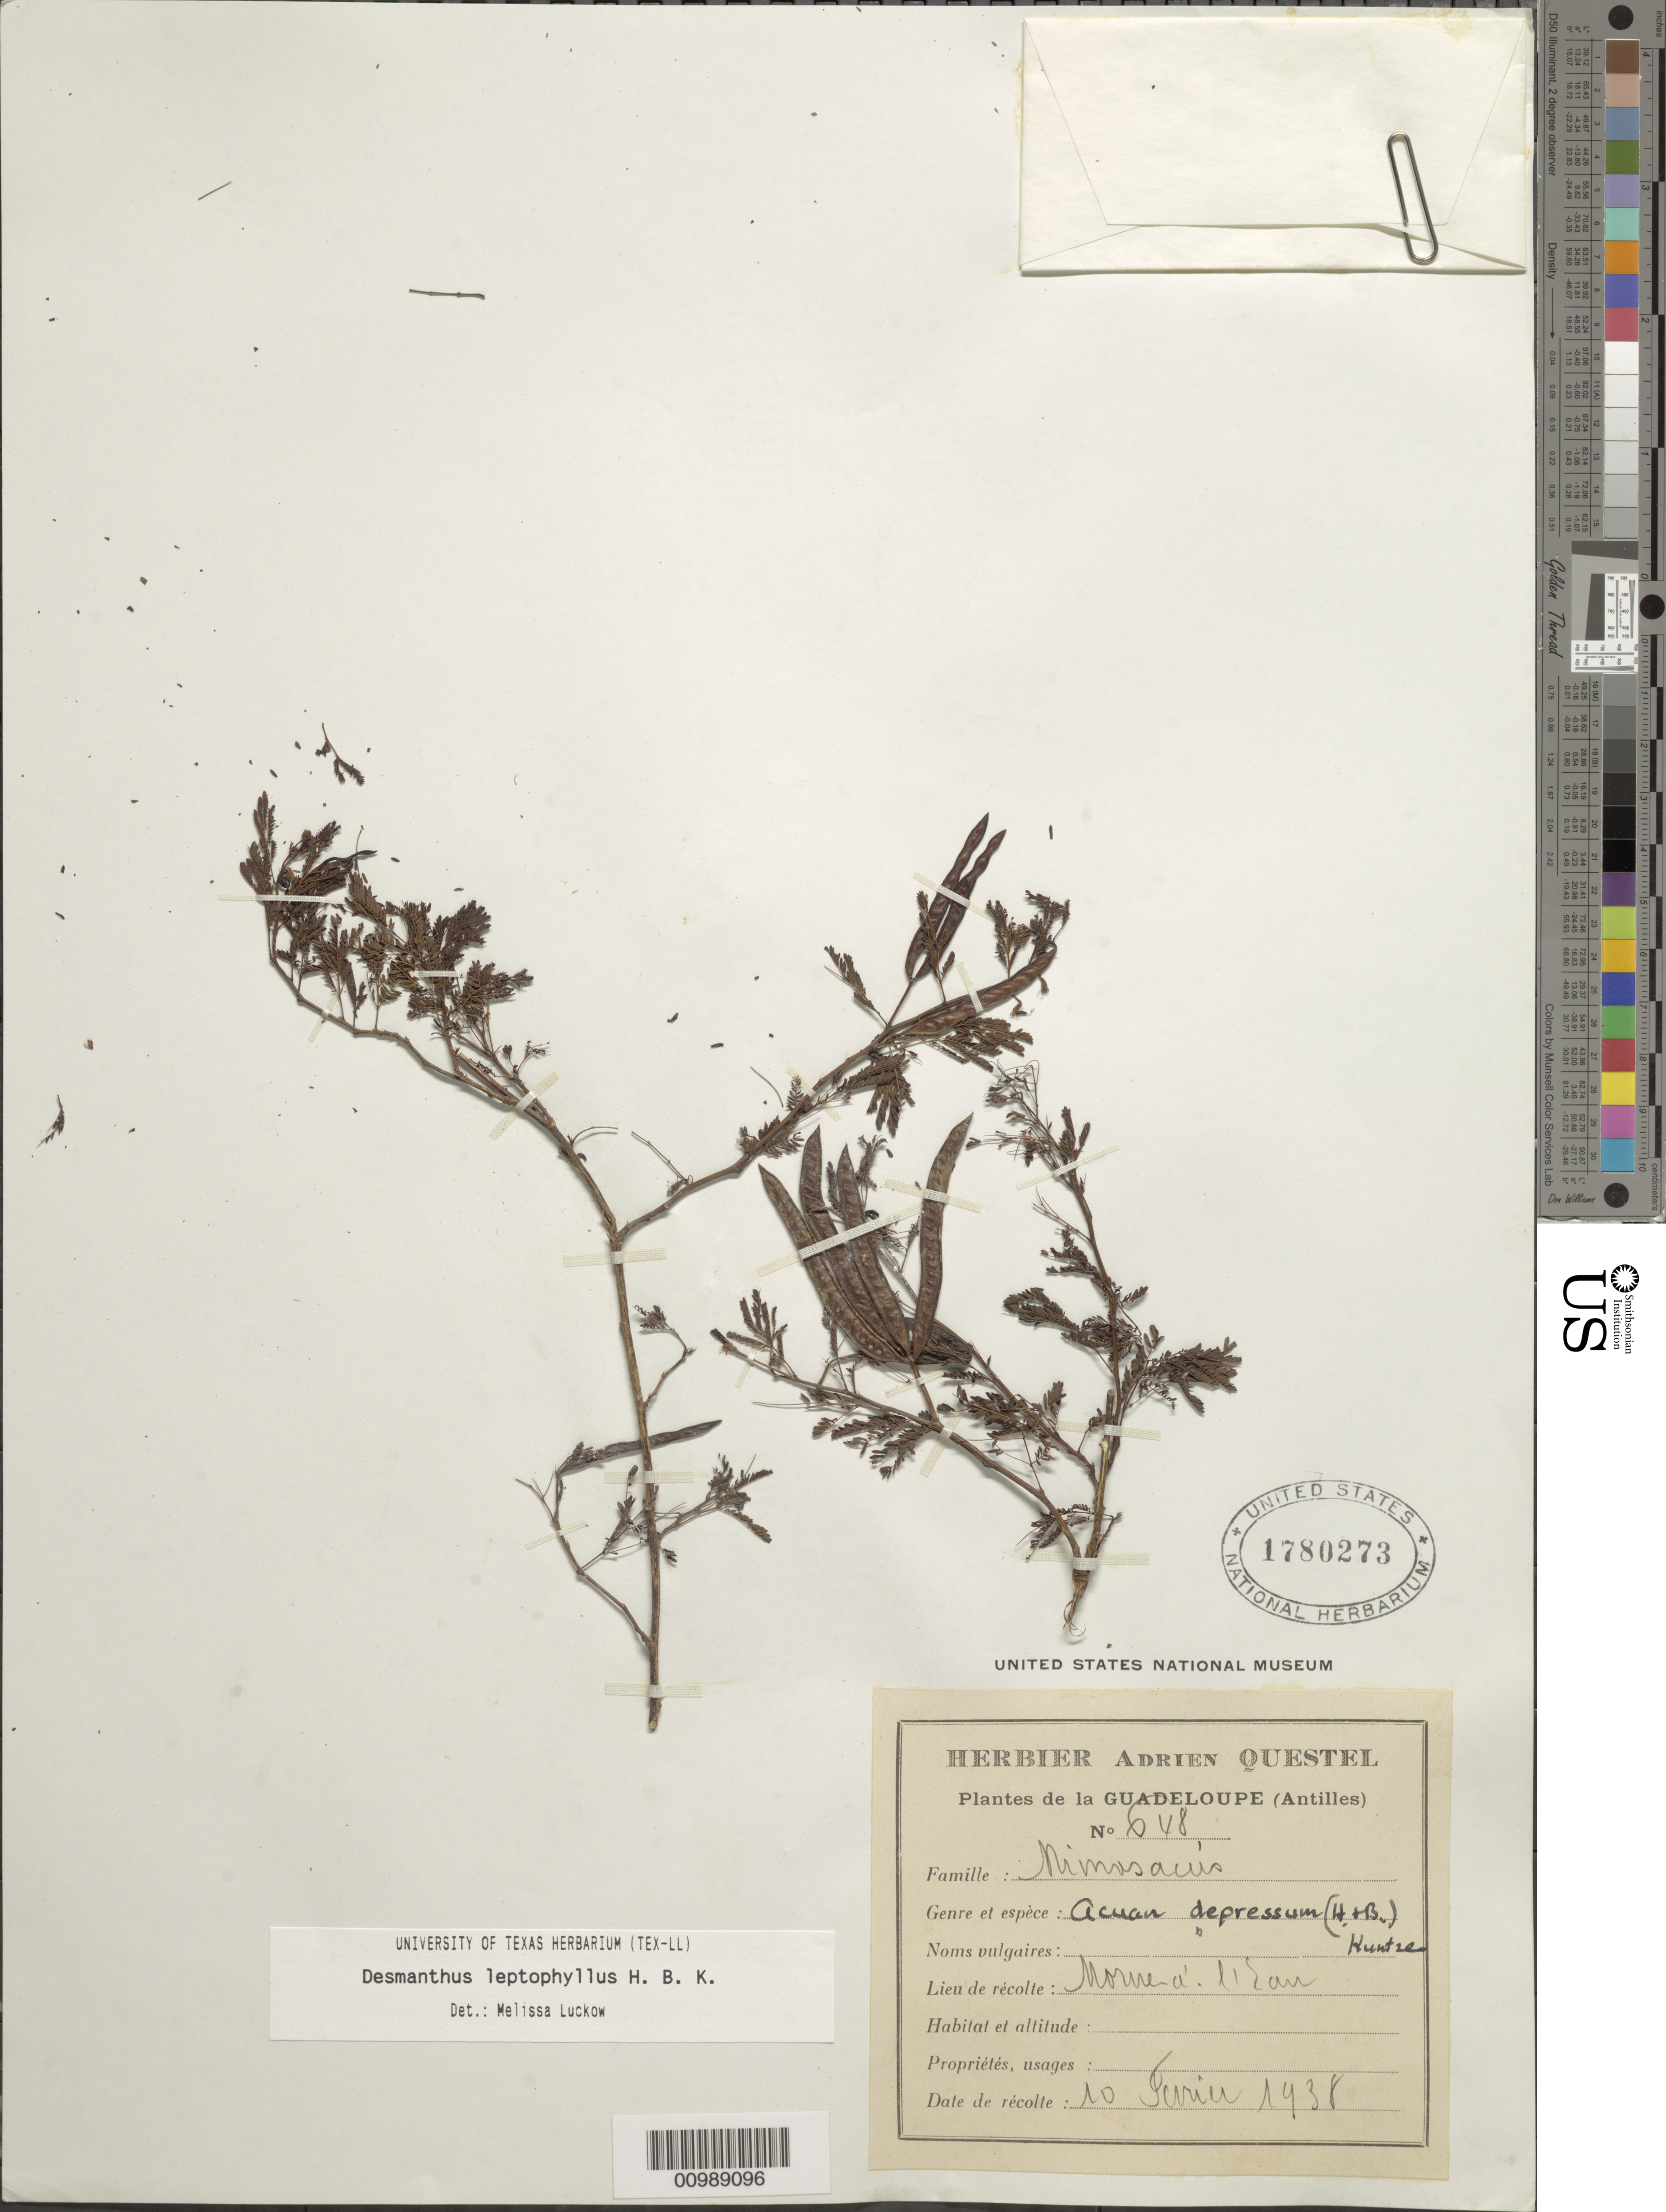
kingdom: Plantae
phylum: Tracheophyta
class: Magnoliopsida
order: Fabales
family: Fabaceae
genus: Desmanthus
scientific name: Desmanthus leptophyllus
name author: Kunth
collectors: A. Questel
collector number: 648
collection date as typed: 10 Jul 1938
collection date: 1938-07-10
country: Guadeloupe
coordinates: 0 N, 0 E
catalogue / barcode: US 1780273